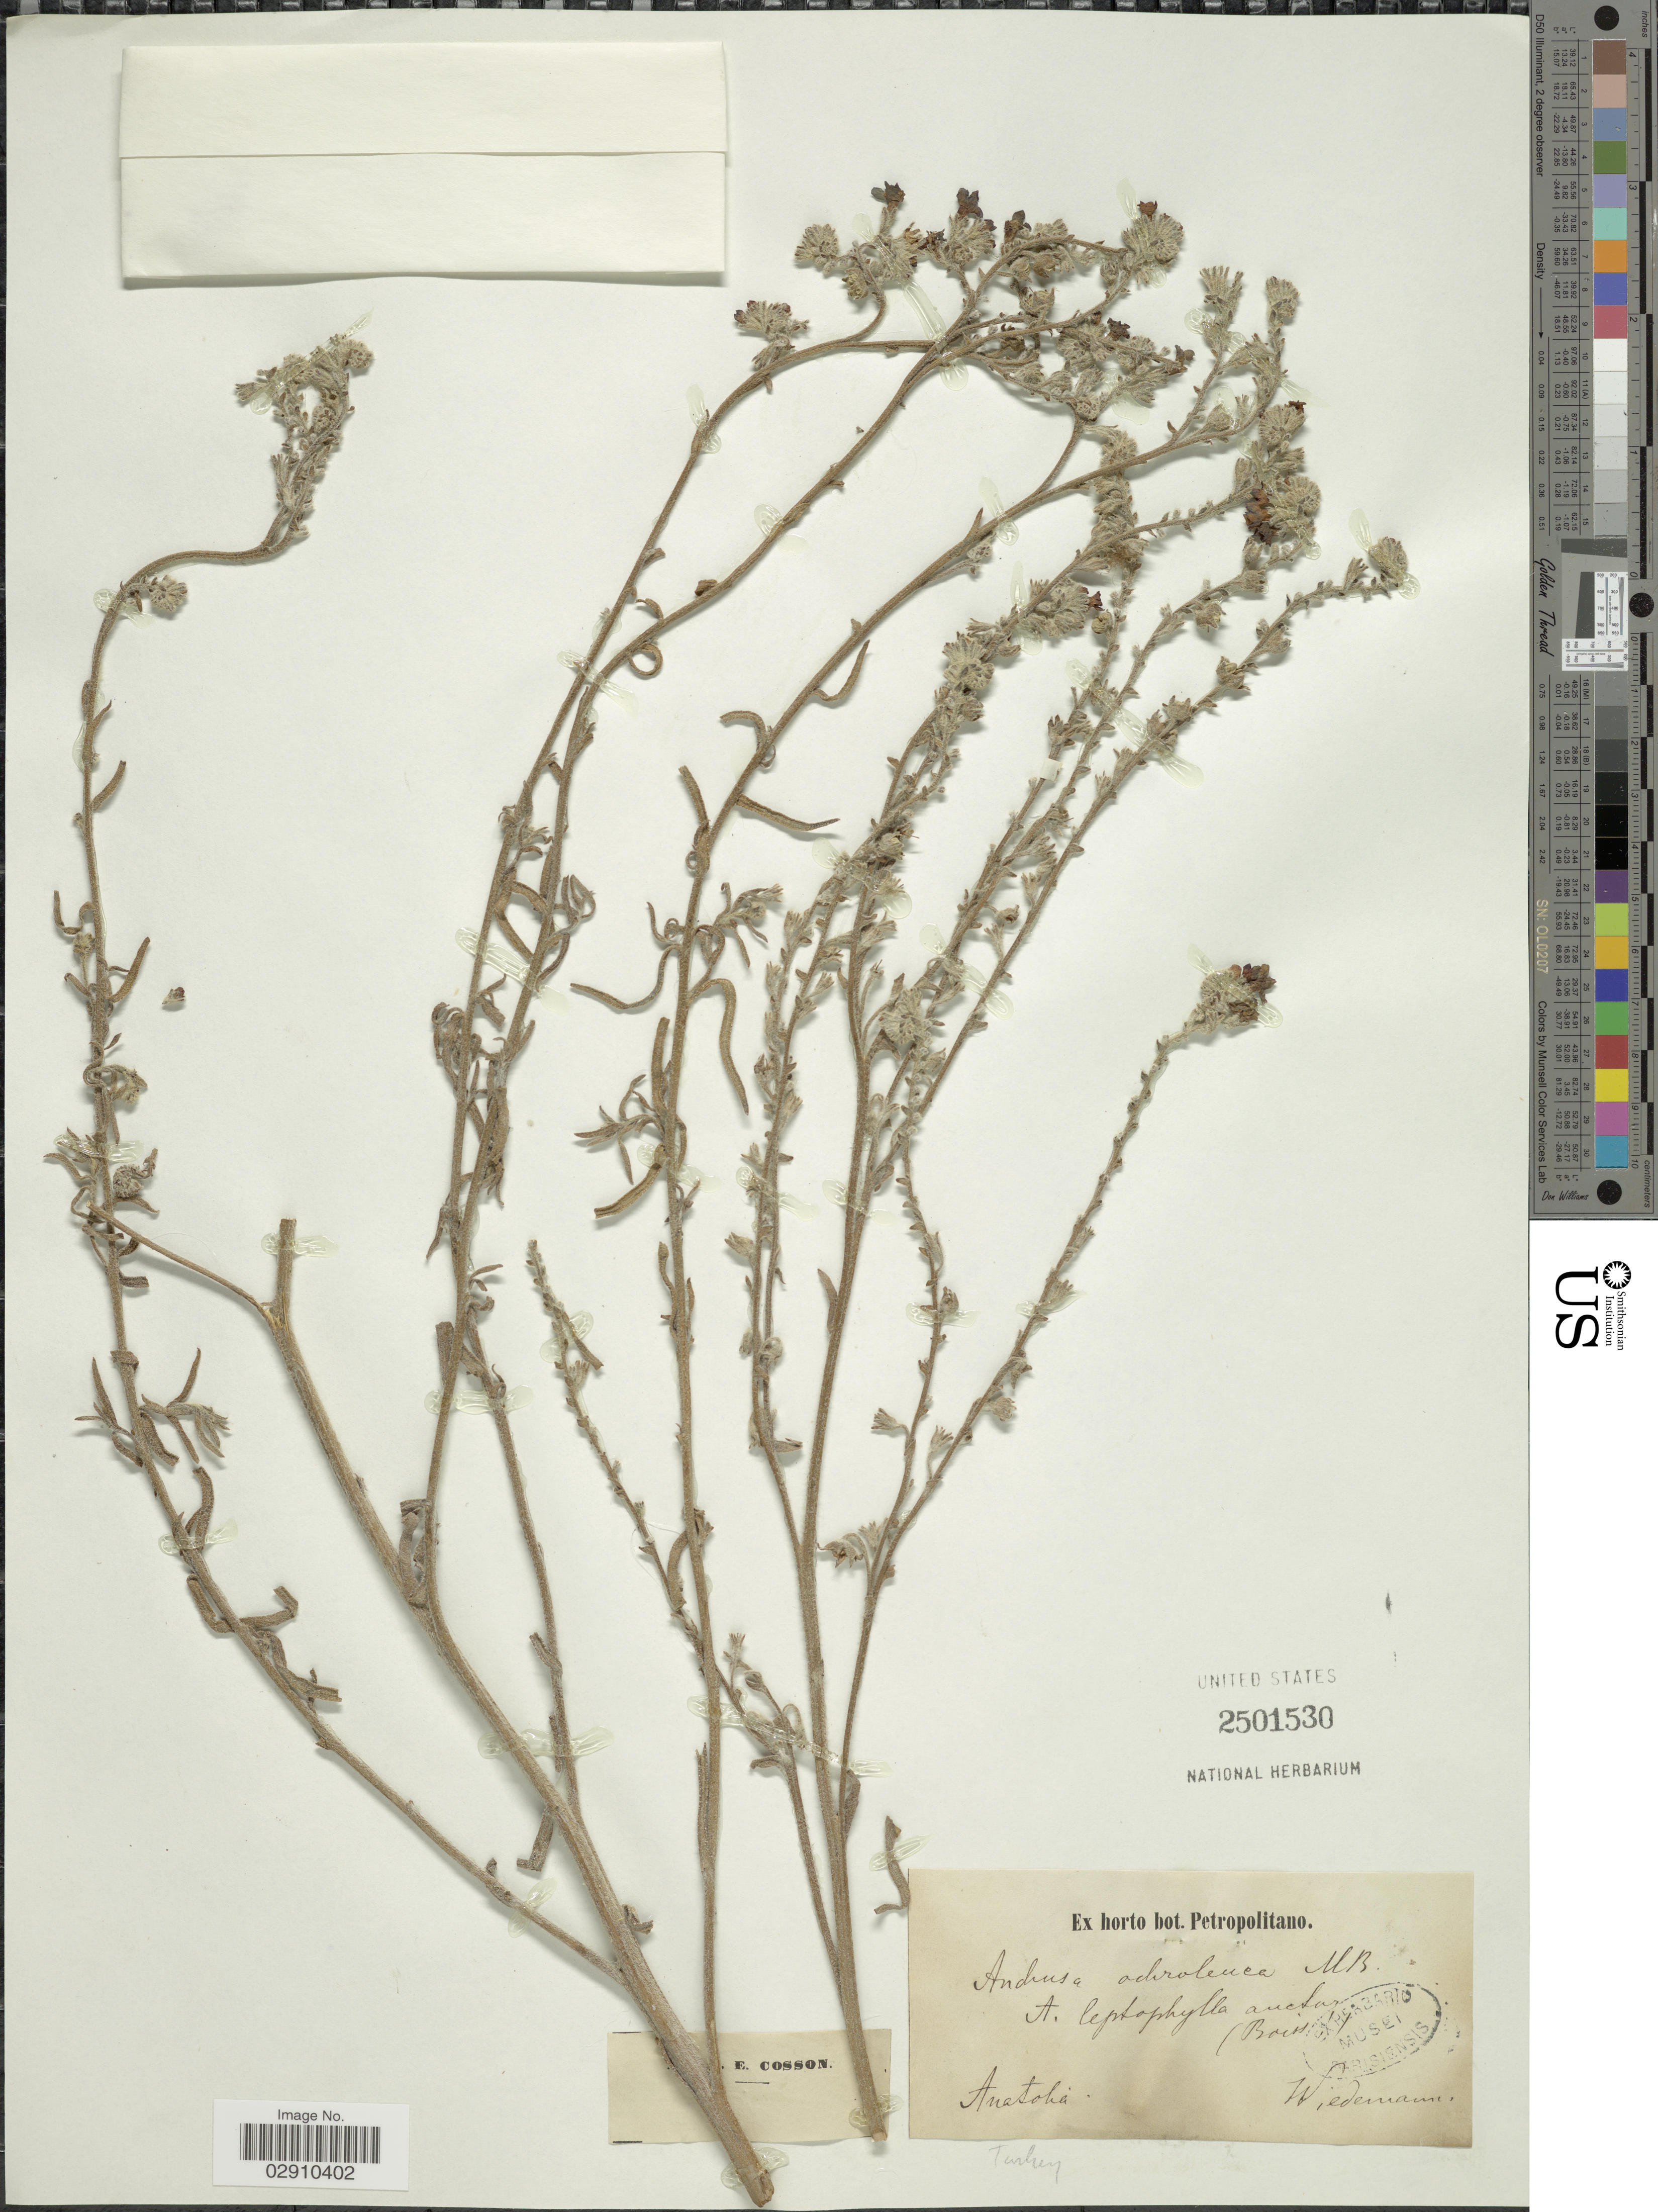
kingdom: Plantae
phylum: Tracheophyta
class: Magnoliopsida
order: Boraginales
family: Boraginaceae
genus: Anchusa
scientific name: Anchusa ochroleuca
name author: M. Bieb.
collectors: Wiedemann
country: Turkey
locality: Anatolia.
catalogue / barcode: US 2501530